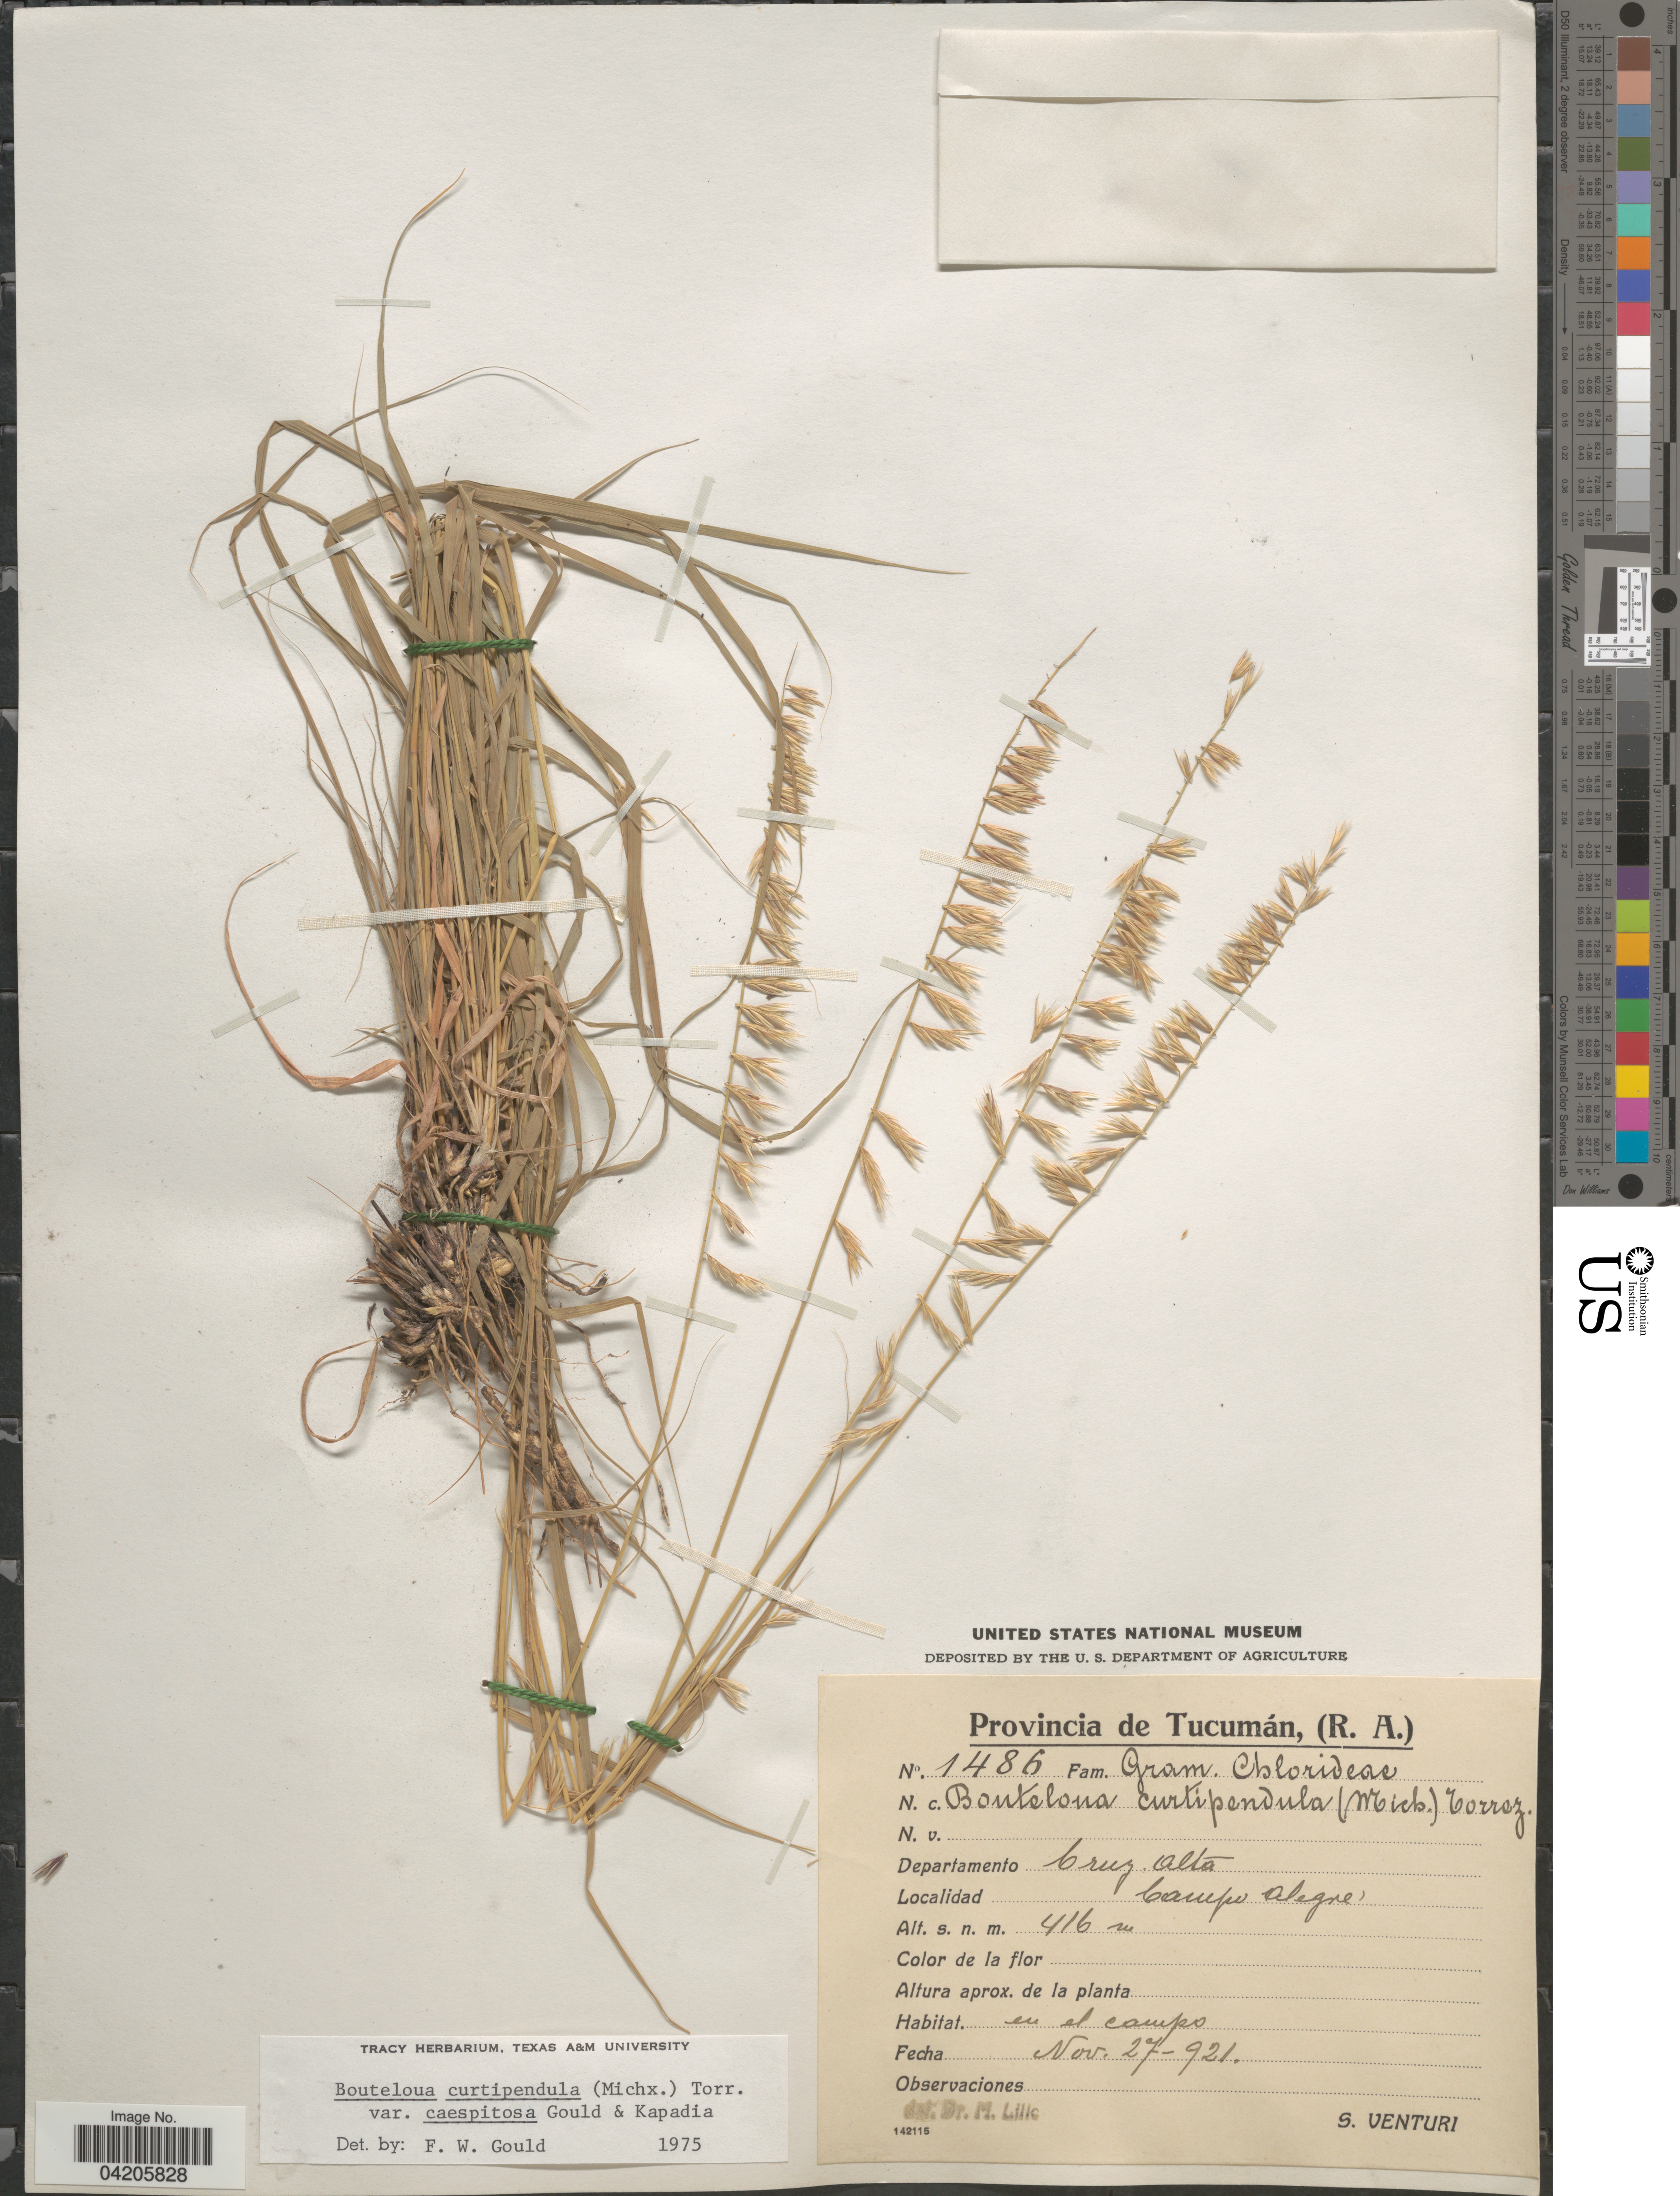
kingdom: Plantae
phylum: Tracheophyta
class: Liliopsida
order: Poales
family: Poaceae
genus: Bouteloua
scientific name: Bouteloua curtipendula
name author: (Michx.) Torr.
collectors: S. Venturi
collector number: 1486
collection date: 1921-11-27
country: Argentina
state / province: Tucuman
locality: Departamento Cruz Alta. Campo Alegre.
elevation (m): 416